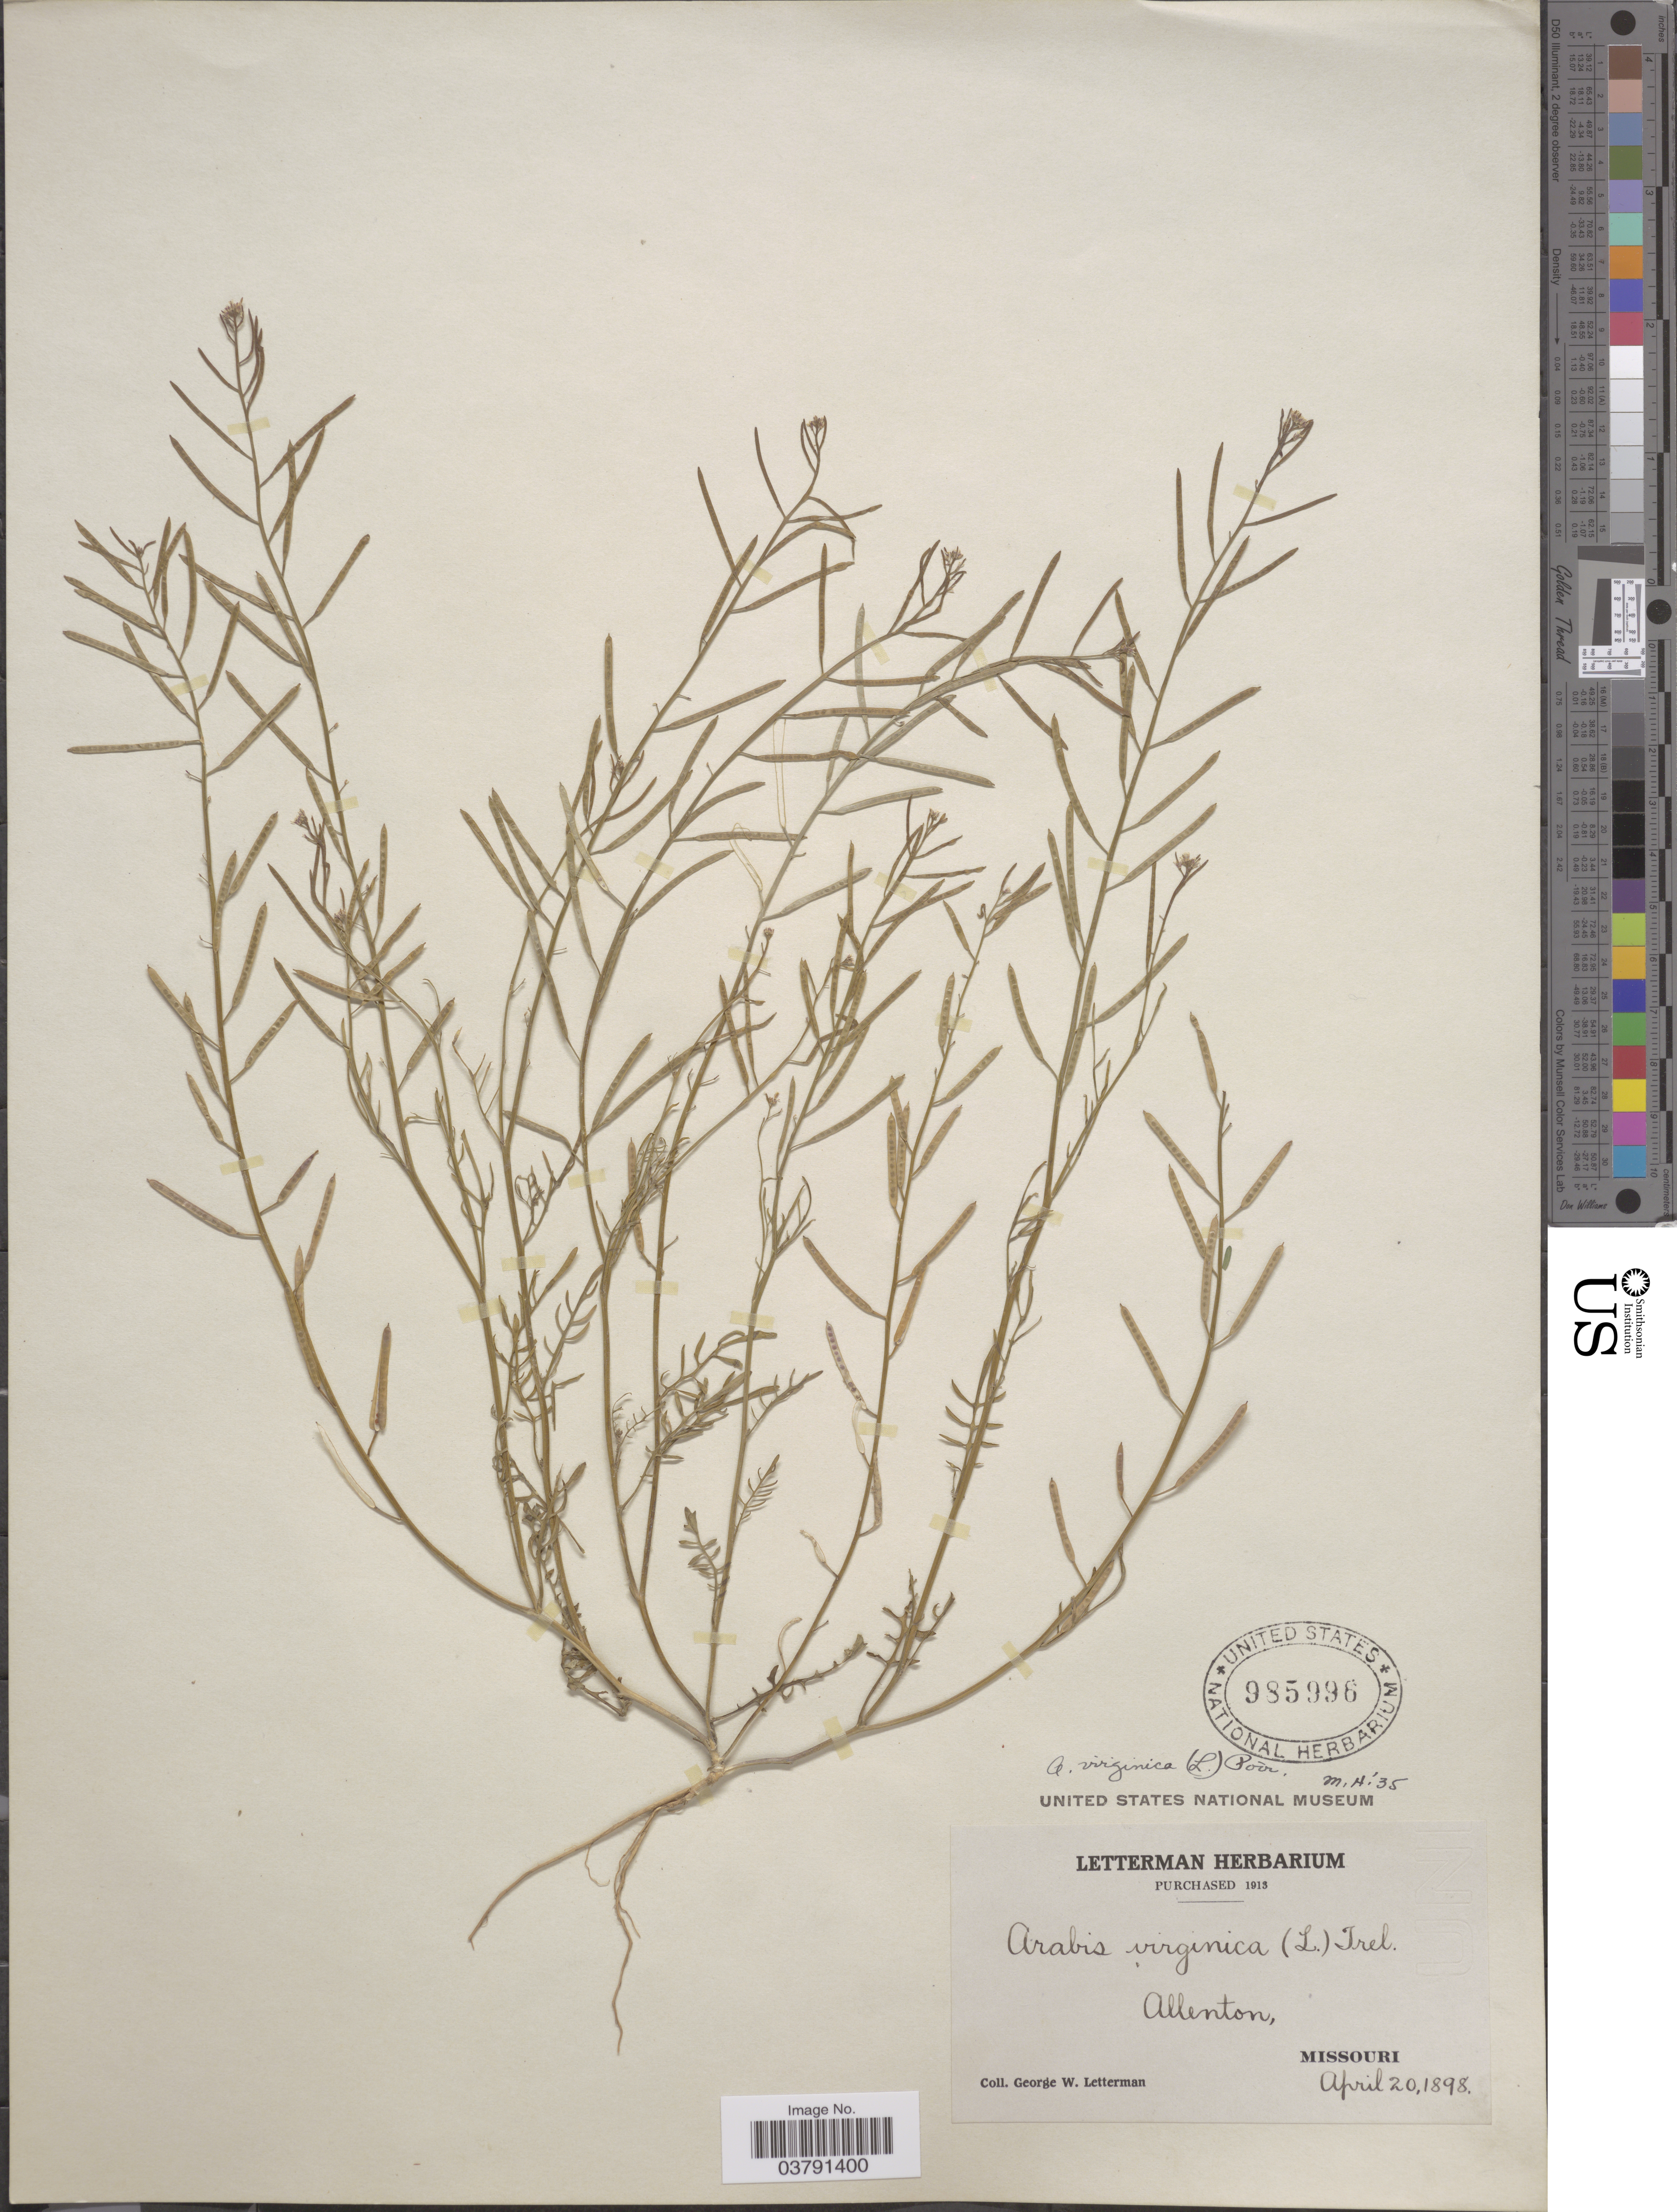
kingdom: Plantae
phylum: Tracheophyta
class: Magnoliopsida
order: Brassicales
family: Brassicaceae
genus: Planodes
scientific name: Planodes virginicum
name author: (L.) Greene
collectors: G. W. Letterman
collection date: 1898-04-20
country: United States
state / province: Missouri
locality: Allenton.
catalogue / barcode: US 985996